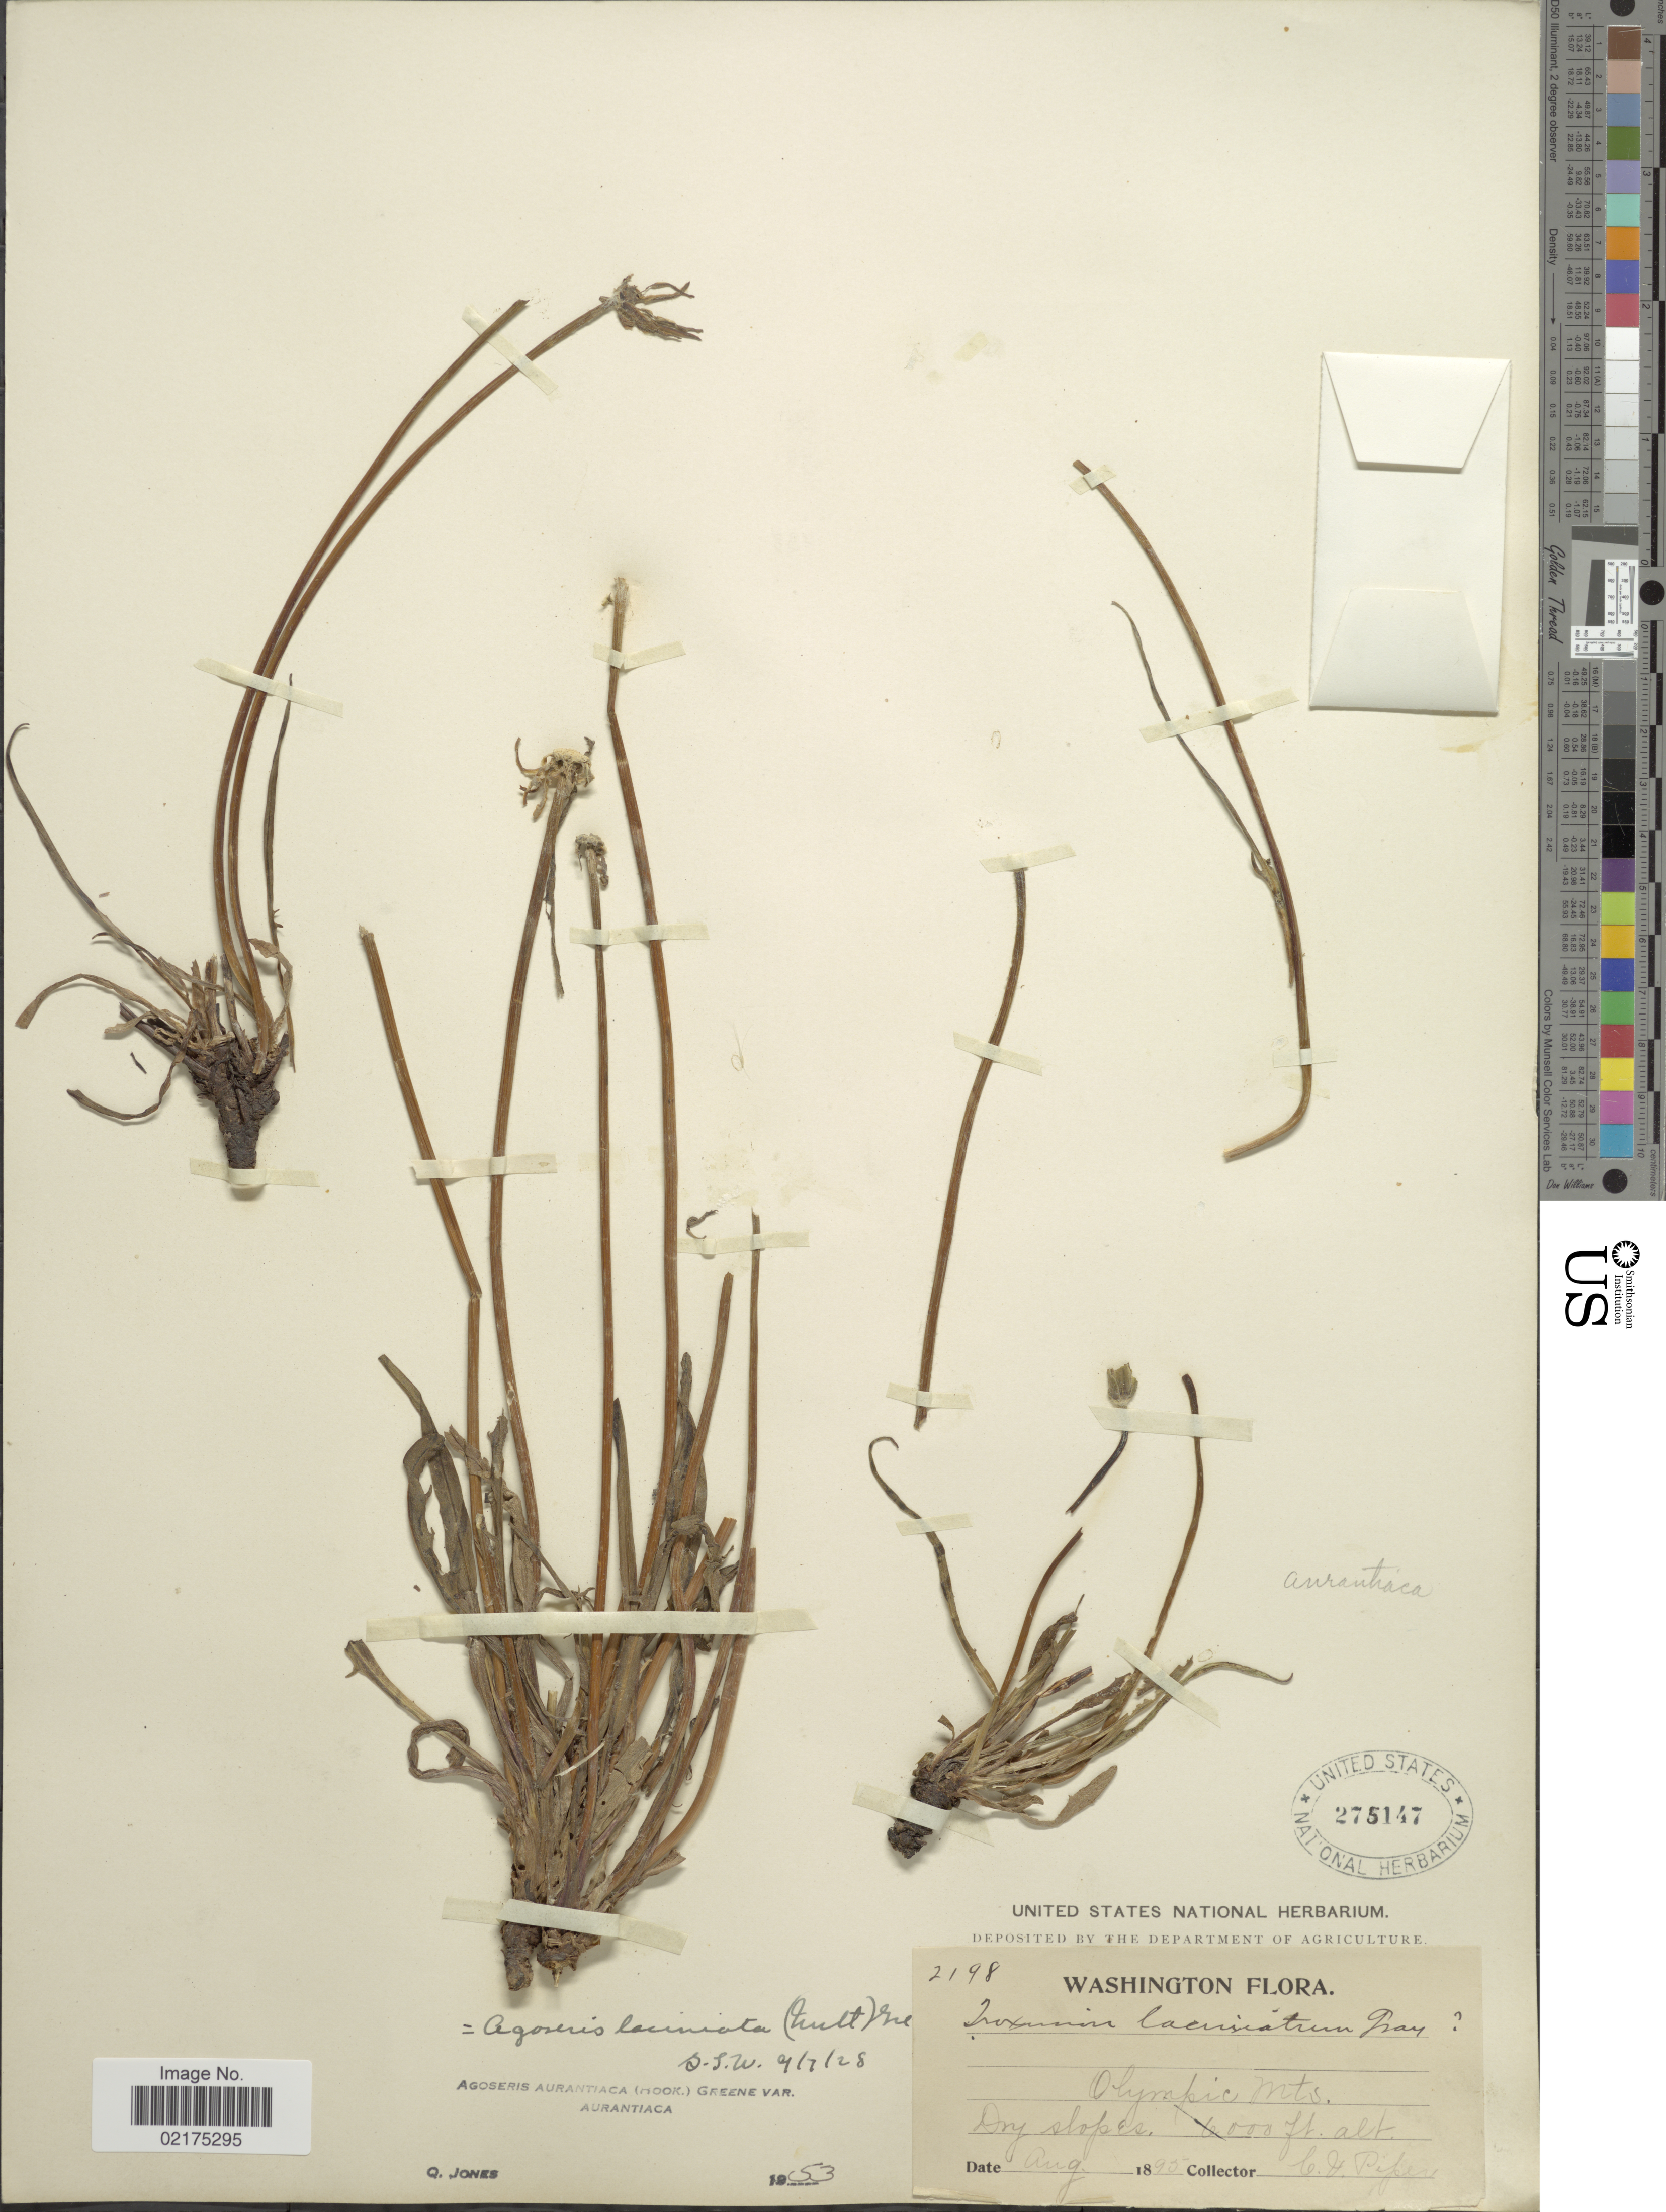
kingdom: Plantae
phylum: Tracheophyta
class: Magnoliopsida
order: Asterales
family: Asteraceae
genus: Agoseris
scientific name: Agoseris aurantiaca var. aurantiaca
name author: (Hook.) Greene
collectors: C. V. Piper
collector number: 2198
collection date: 1895-08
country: United States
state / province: Washington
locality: Olympic Mts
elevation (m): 1829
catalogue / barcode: US 275147